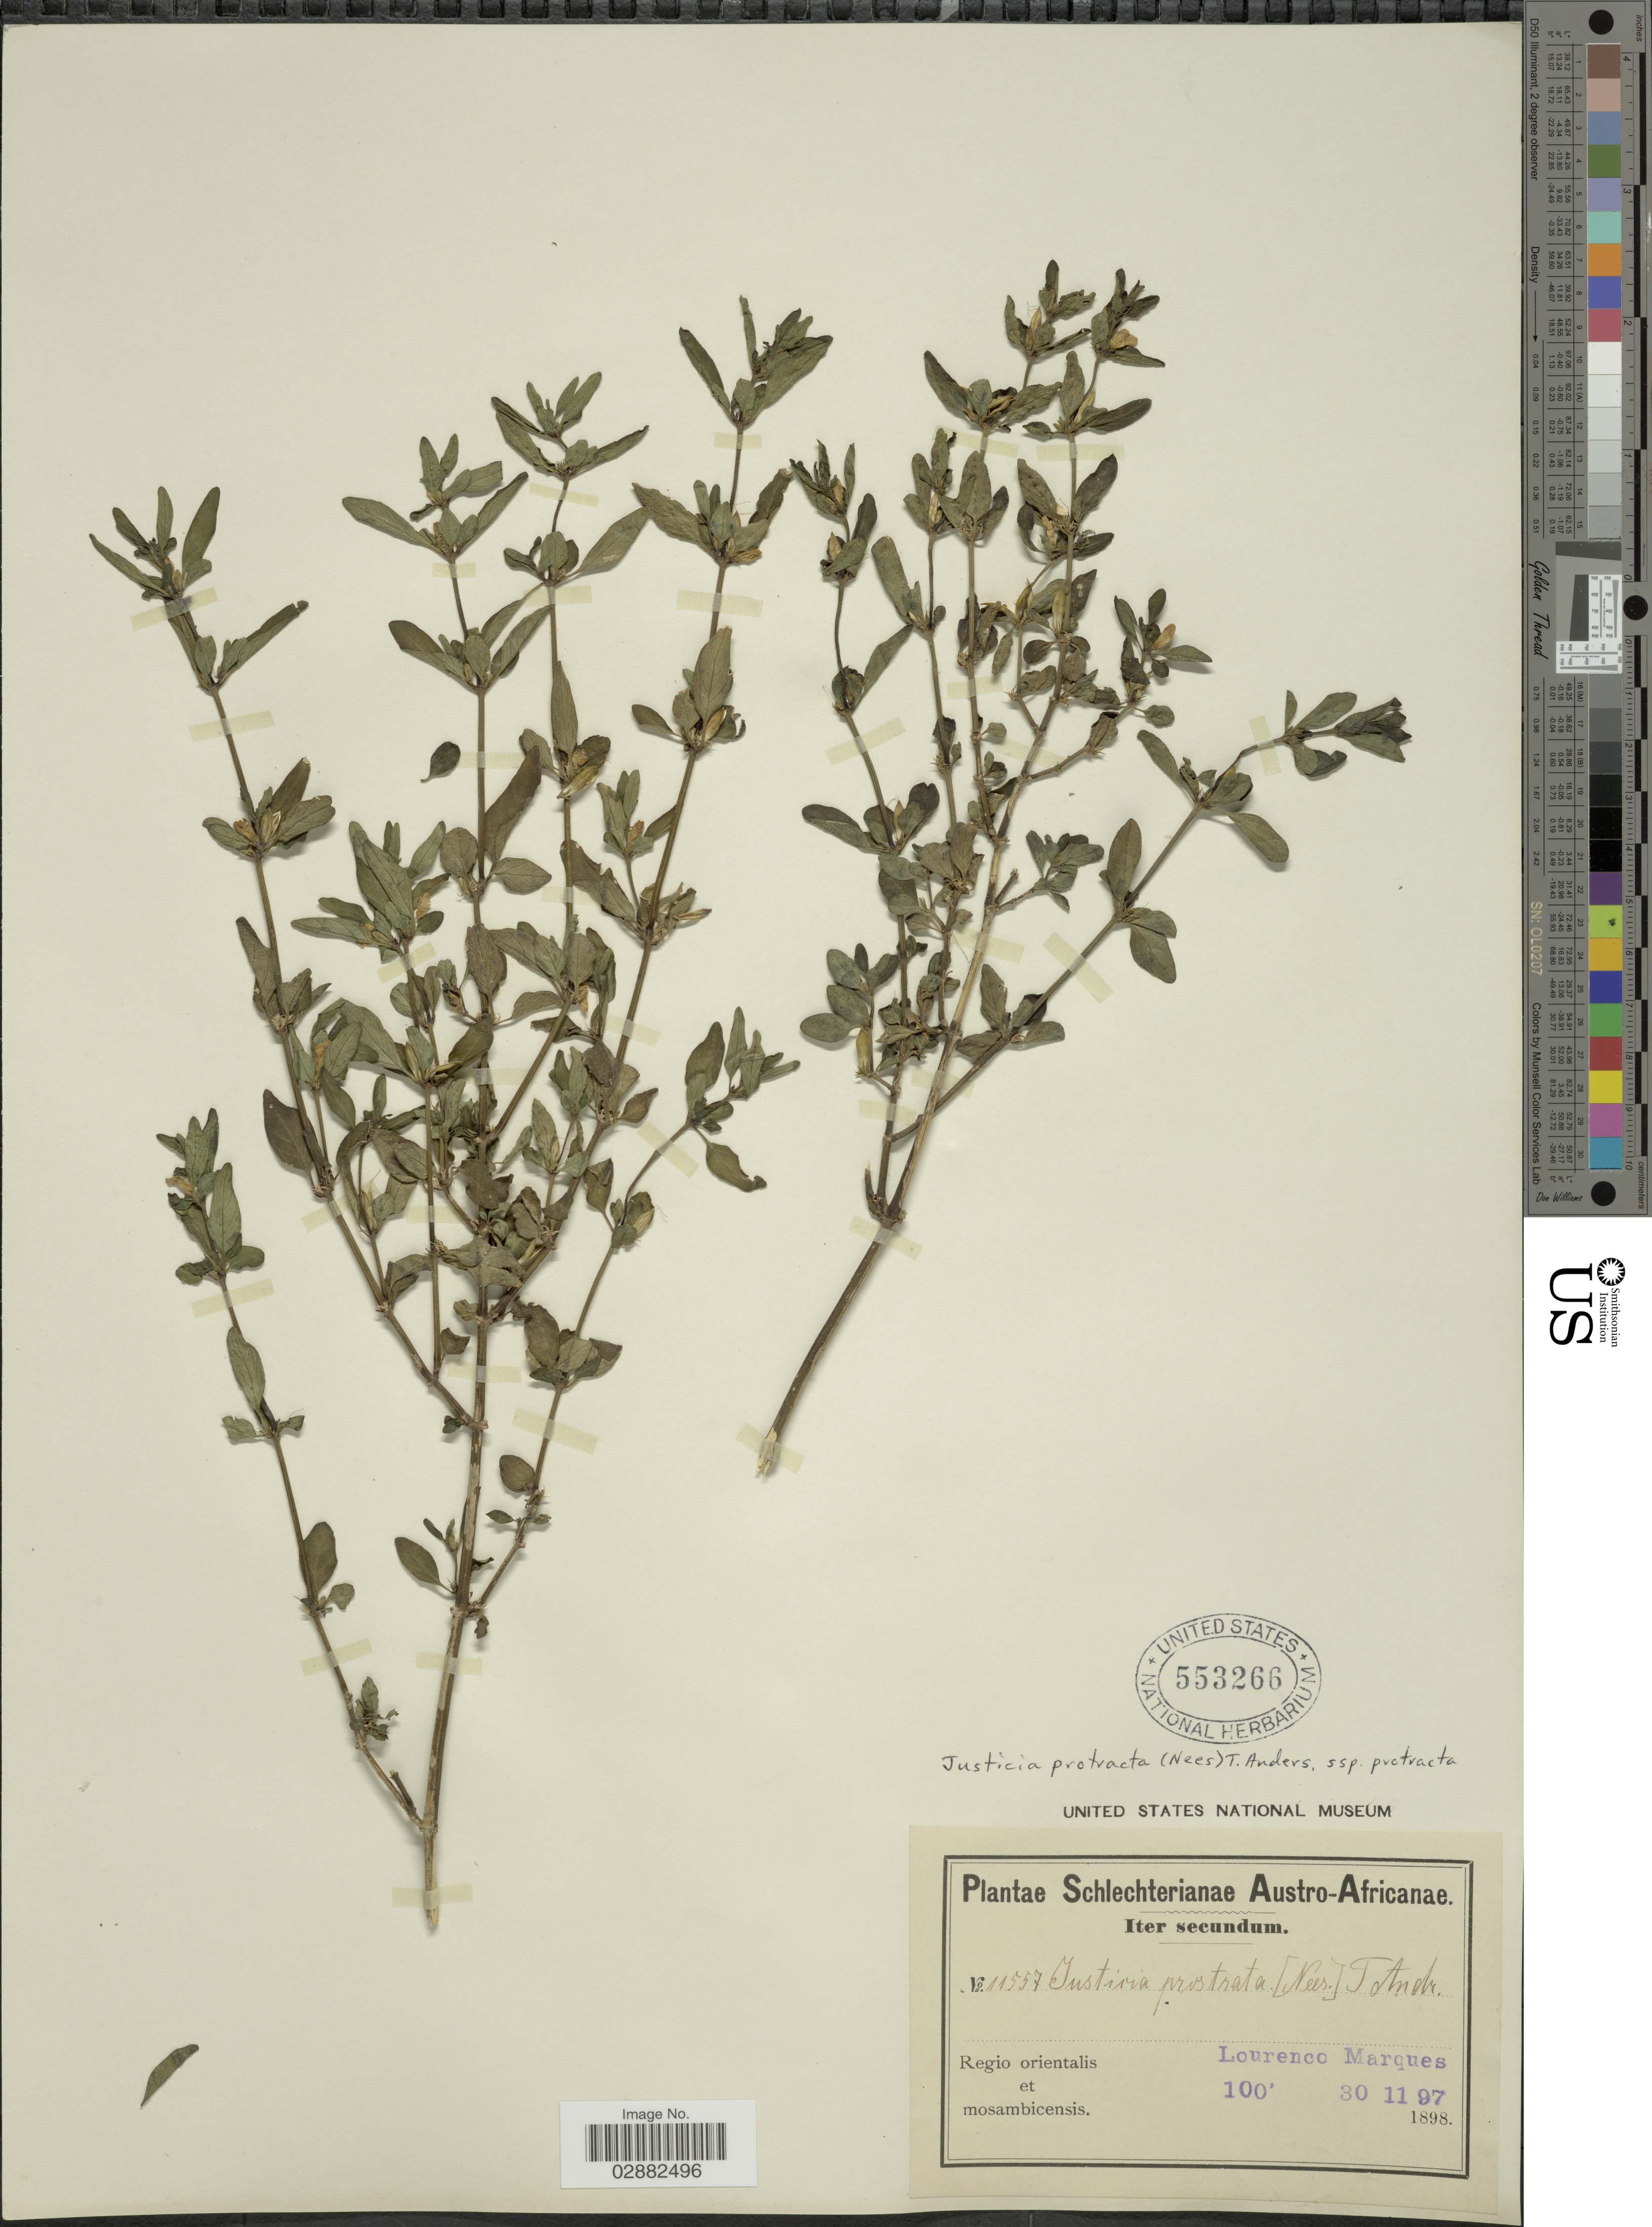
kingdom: Plantae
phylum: Tracheophyta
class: Magnoliopsida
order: Lamiales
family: Acanthaceae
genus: Justicia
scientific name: Justicia protracta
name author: (Nees) T. Anderson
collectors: Schlechter, --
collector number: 11557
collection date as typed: Transcribed d/m/y: 30/11/97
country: Mozambique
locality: Austro-Africanae, Regio orientalis et mosambicencis, Lourenco Marques.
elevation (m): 30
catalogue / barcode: US 553226